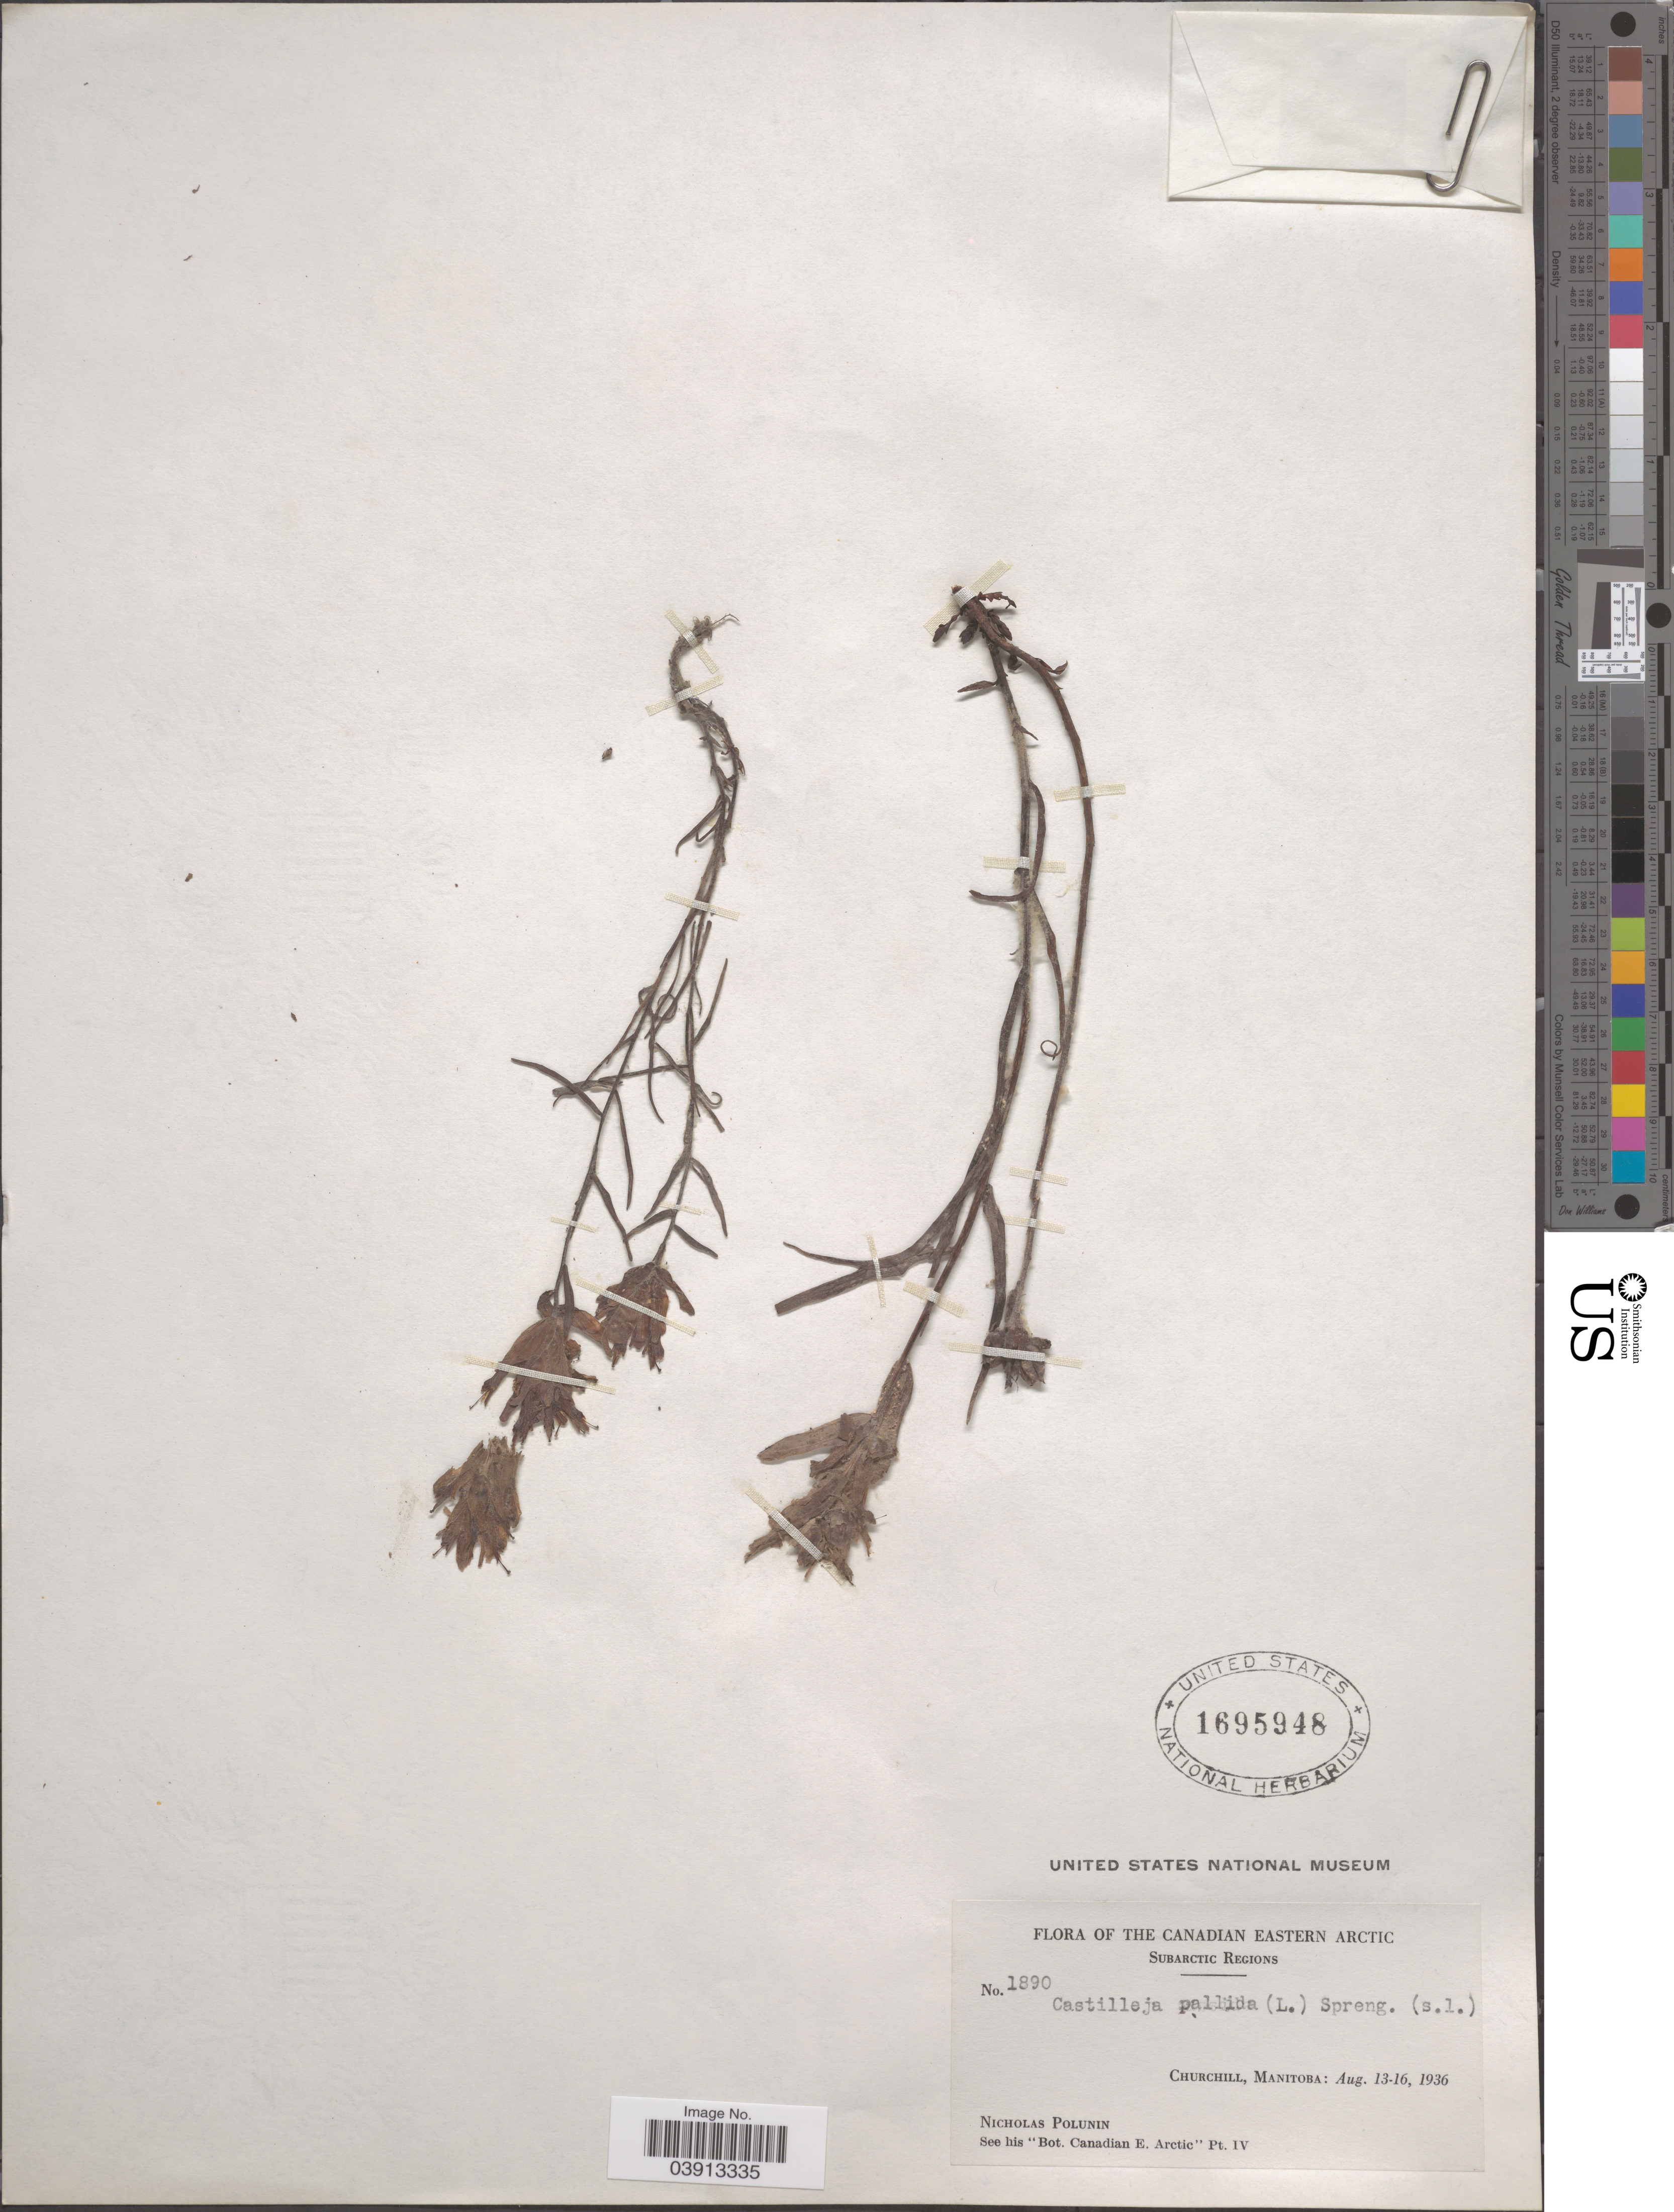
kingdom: Plantae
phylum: Tracheophyta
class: Magnoliopsida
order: Lamiales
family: Orobanchaceae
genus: Castilleja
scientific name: Castilleja pallida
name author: (L.) Spreng.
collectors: N. V. Polunin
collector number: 1890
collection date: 1936-08-13/1936-08-16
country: Canada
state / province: Manitoba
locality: Canadian Eastern Arctic. Subarctic Regions. Churchill.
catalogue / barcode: US 1695948